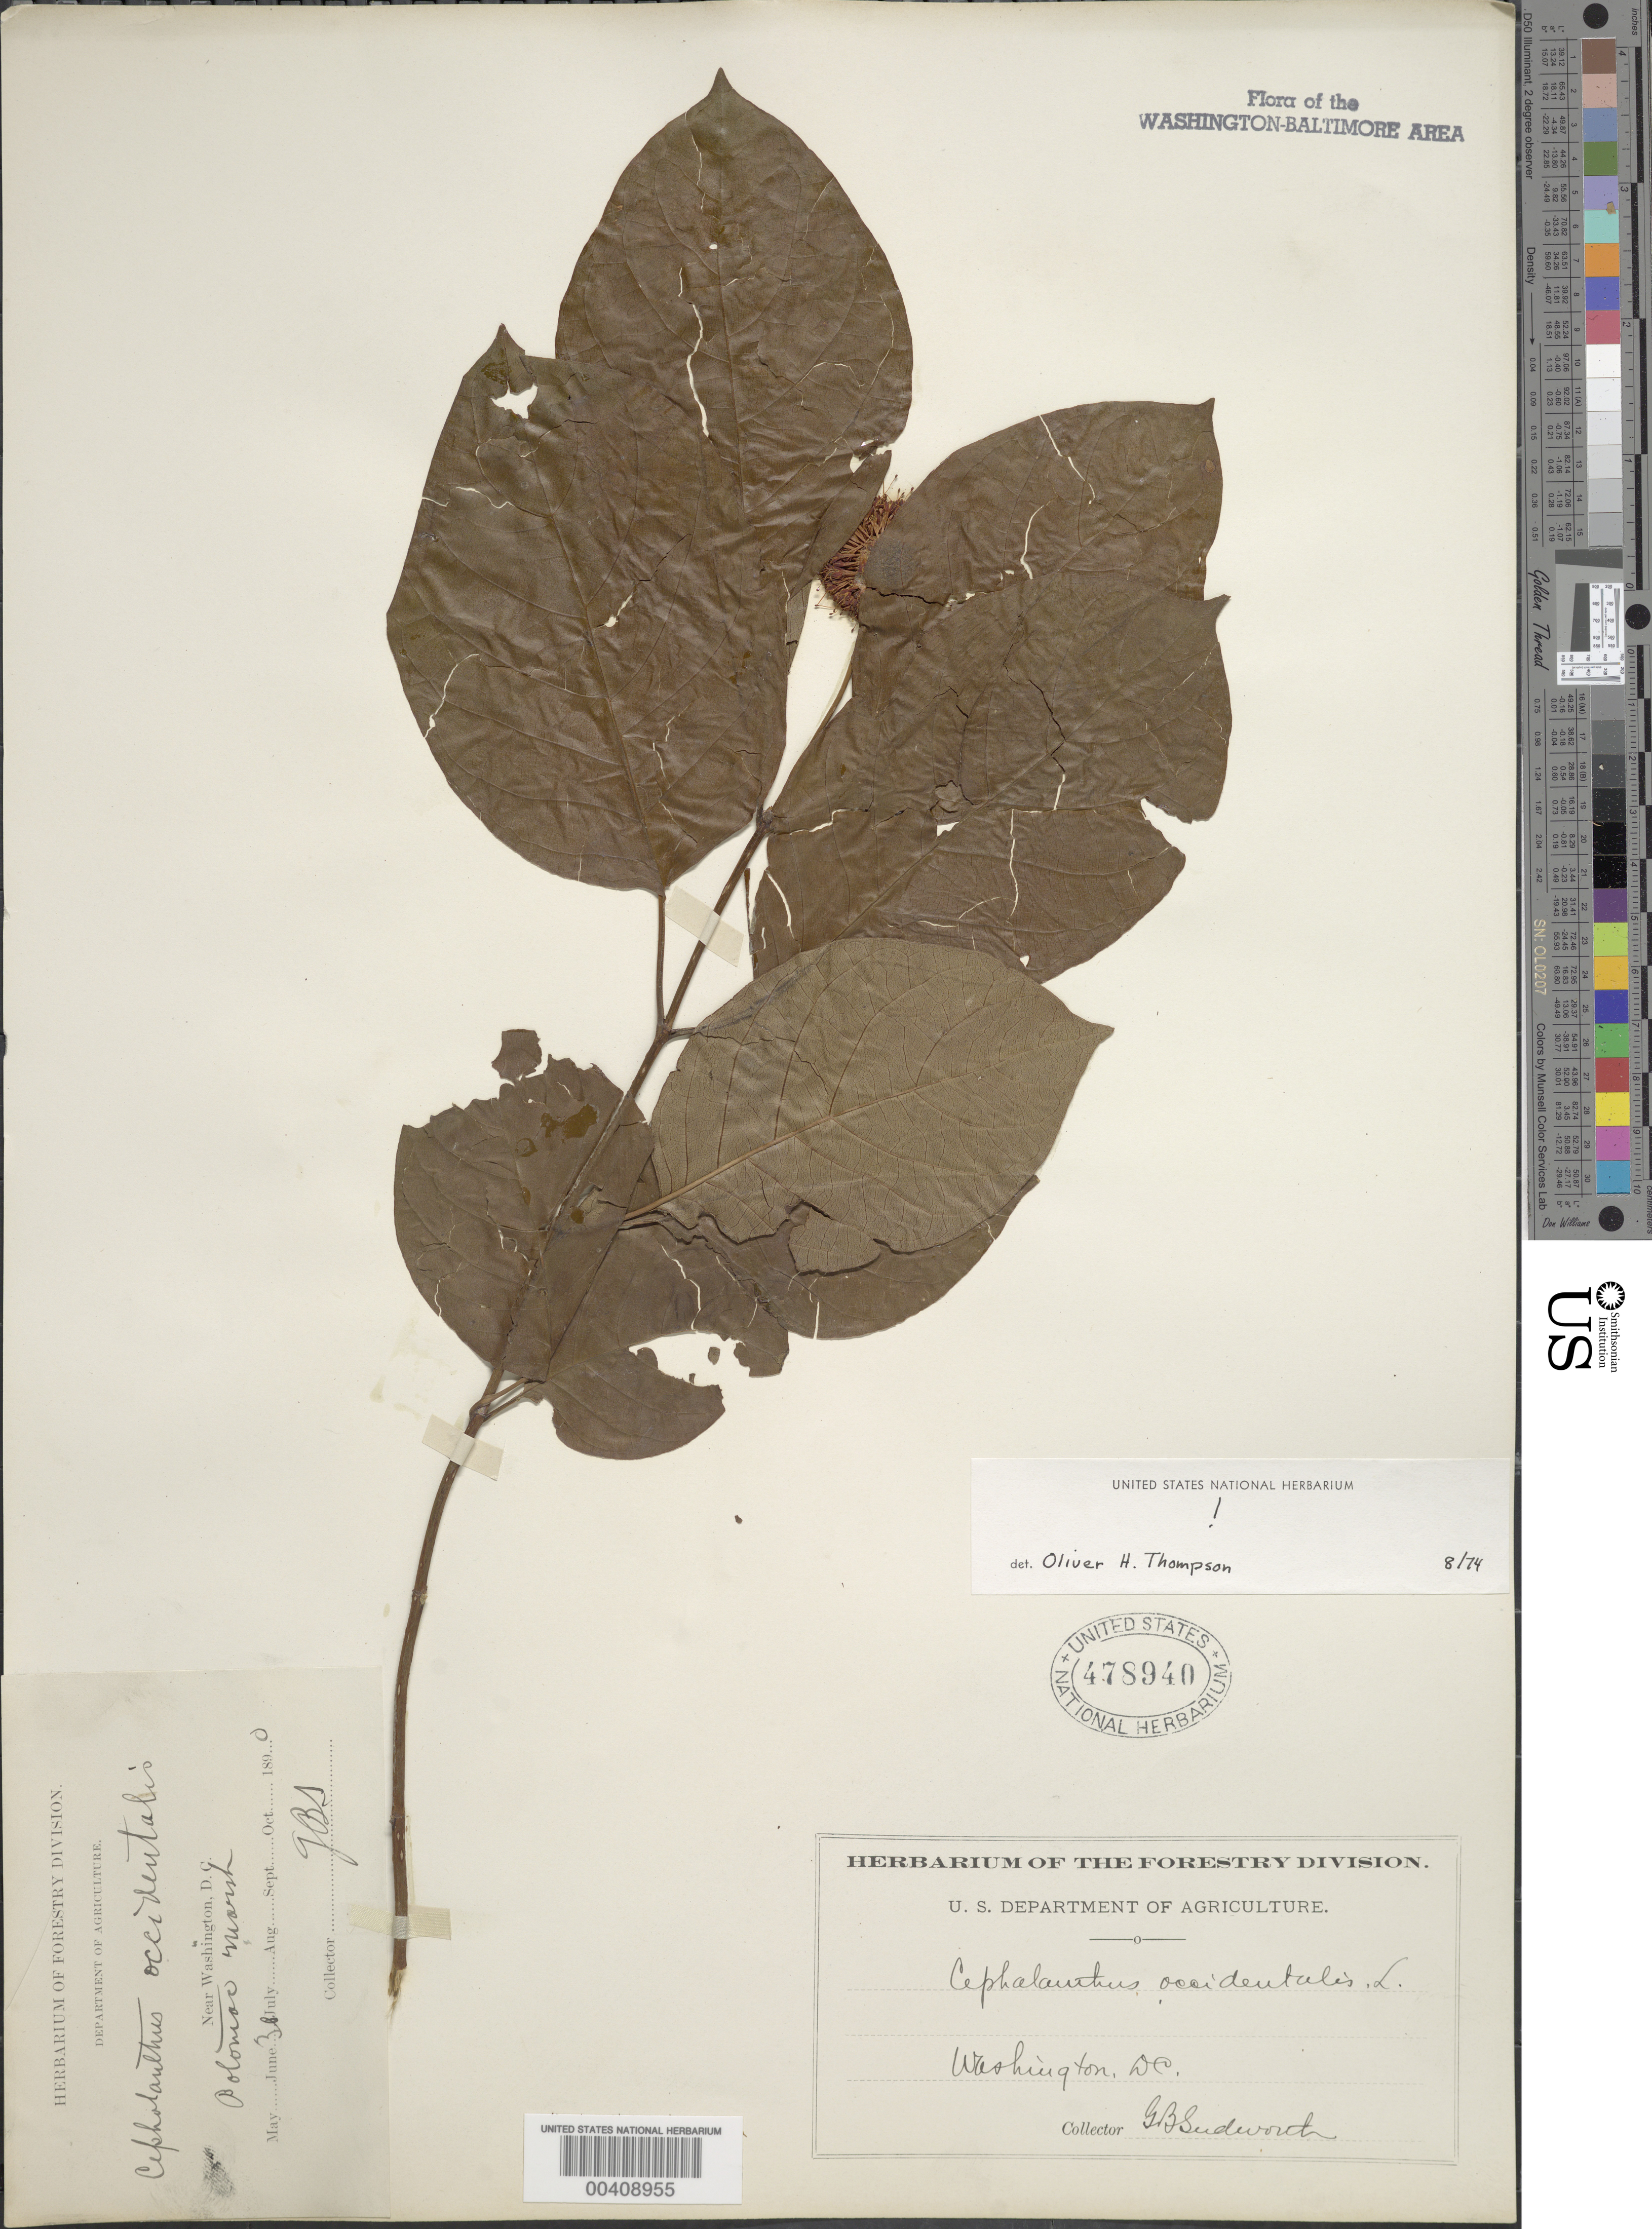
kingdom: Plantae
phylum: Tracheophyta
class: Magnoliopsida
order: Gentianales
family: Rubiaceae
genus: Cephalanthus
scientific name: Cephalanthus occidentalis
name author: L.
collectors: G. B. Sudworth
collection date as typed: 30 Jun 1890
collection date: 1890-06-30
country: United States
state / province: District of Columbia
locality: Potomac Marsh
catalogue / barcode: US 478940